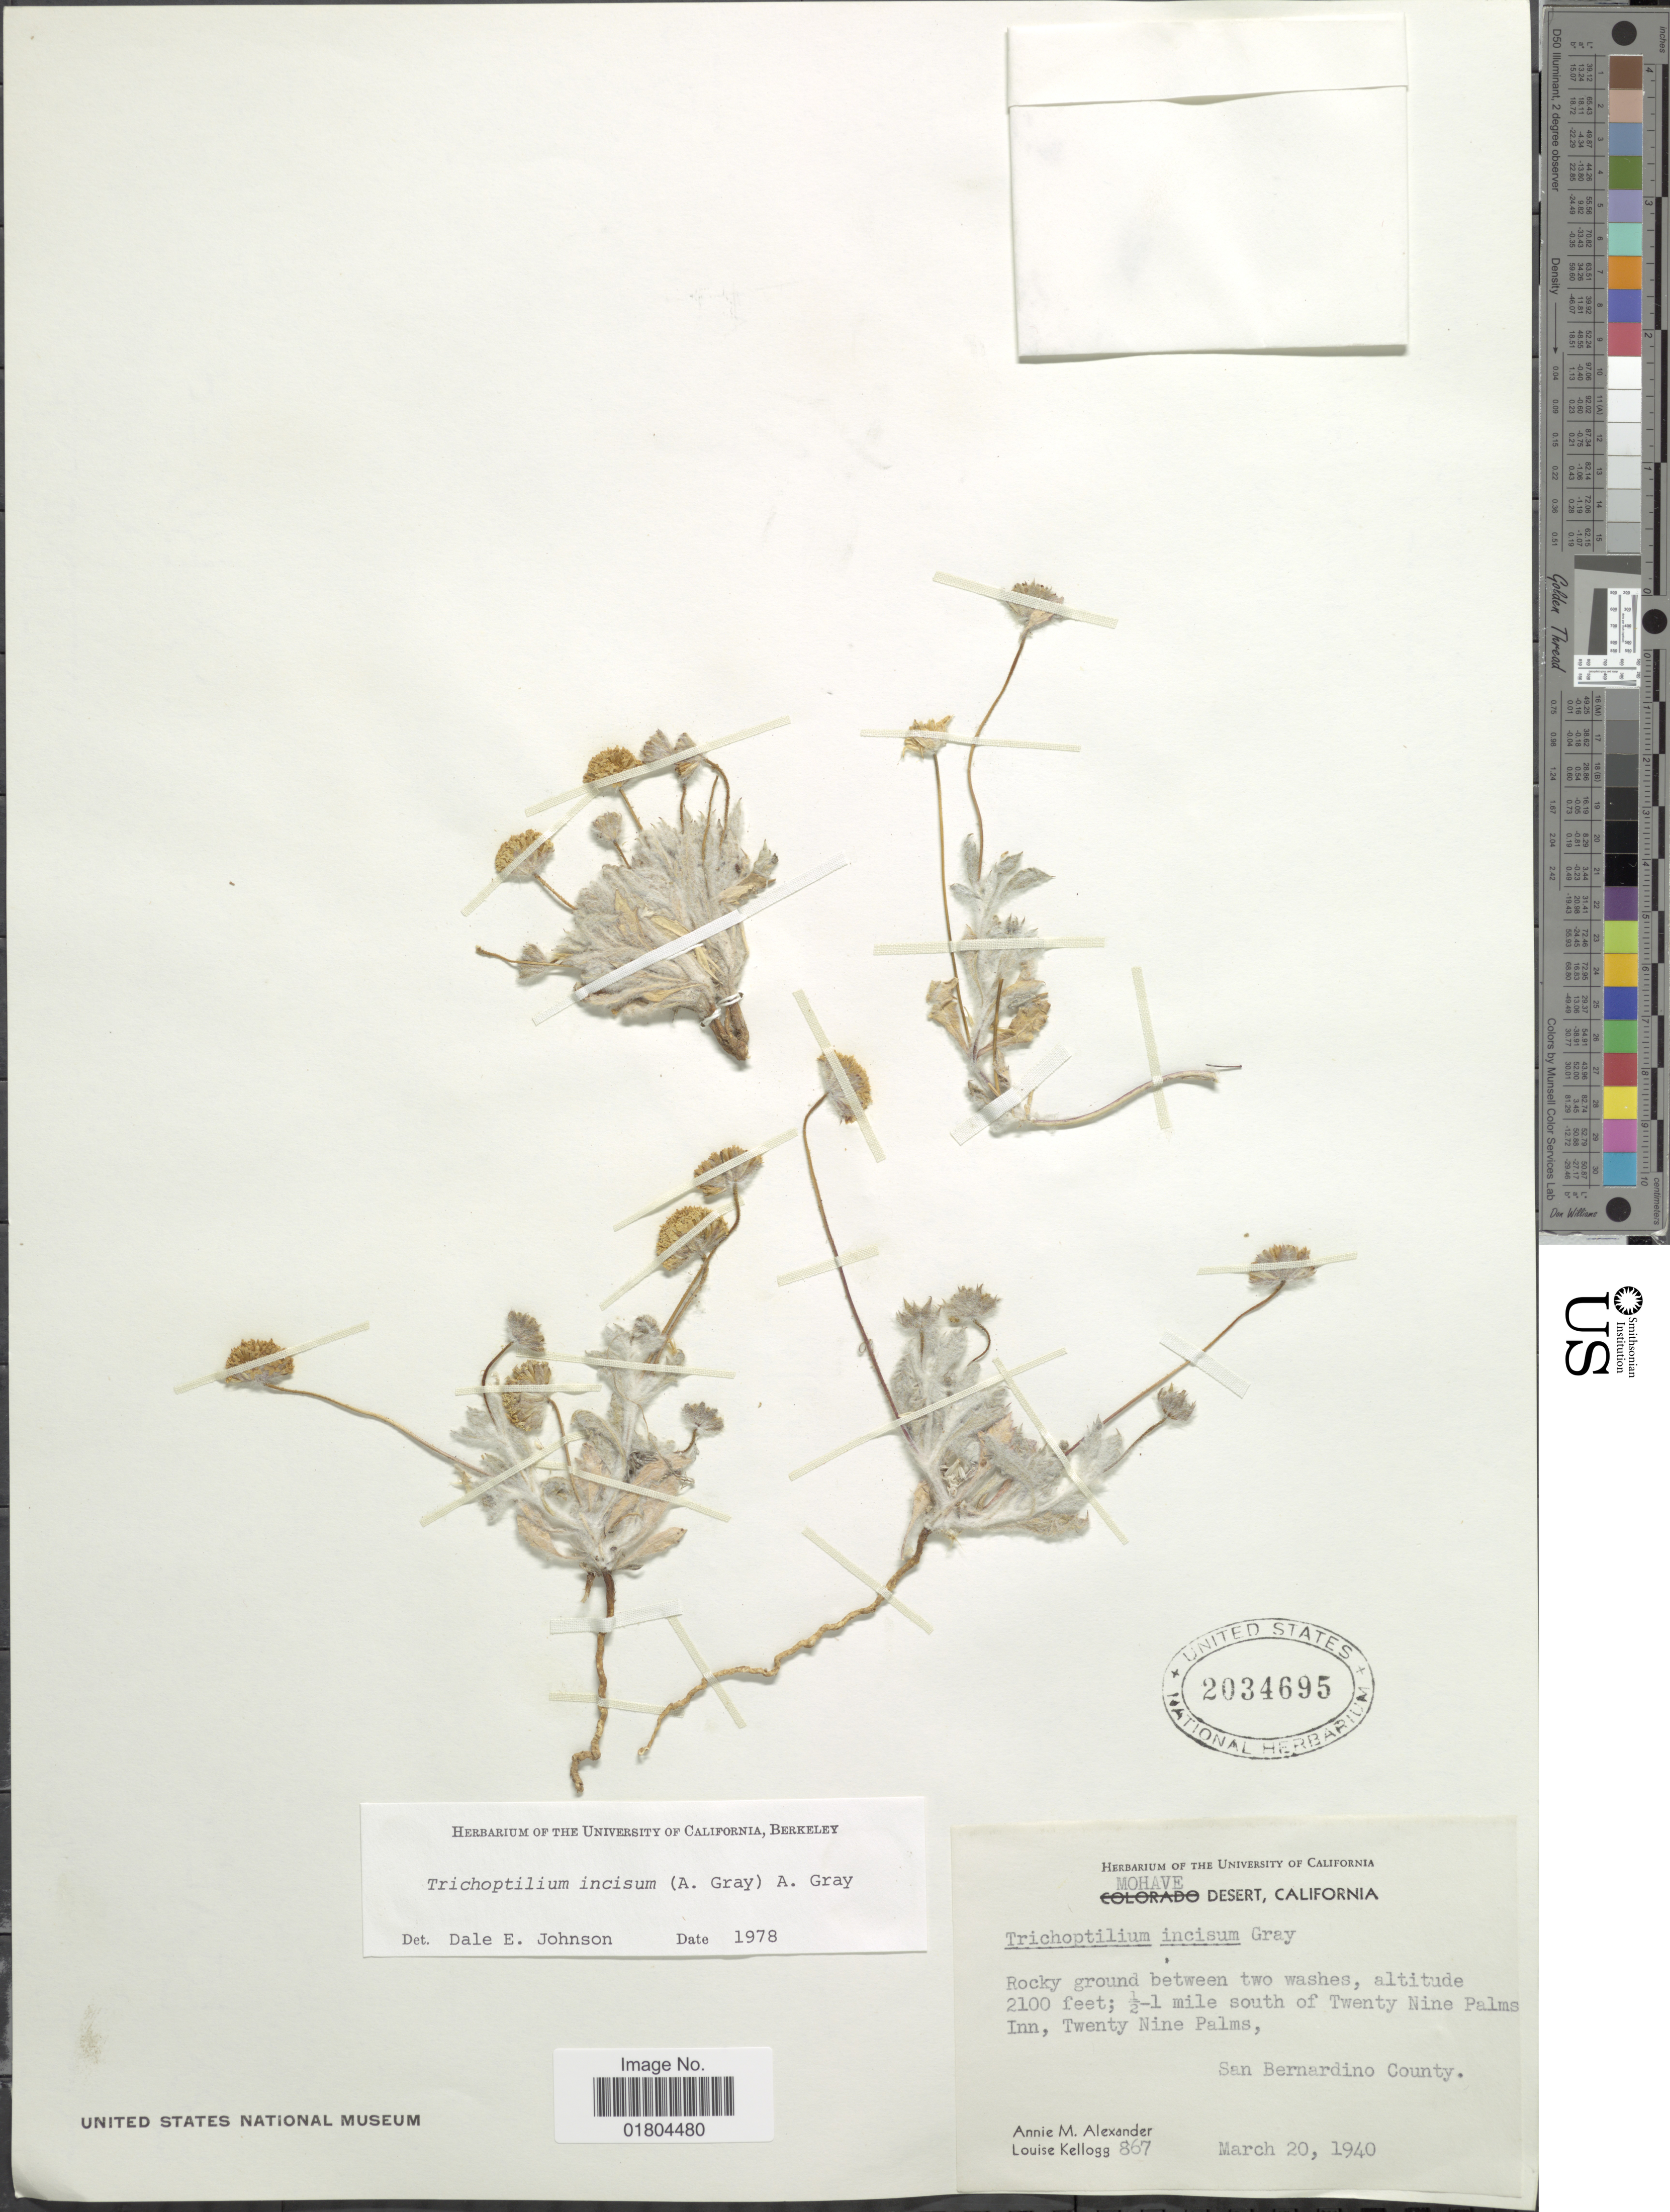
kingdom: Plantae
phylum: Tracheophyta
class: Magnoliopsida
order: Asterales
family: Asteraceae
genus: Trichoptilium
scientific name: Trichoptilium incisum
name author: (A. Gray) A. Gray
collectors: A. M. Alexander & L. Kellogg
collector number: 867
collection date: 1940-03-20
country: United States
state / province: California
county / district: San Bernardino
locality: Mohave Desert, ½-1 mile south of Twenty Nine Palms Inn, Twenty Nine Palms, San Bernardino County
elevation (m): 640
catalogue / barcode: US 2034695